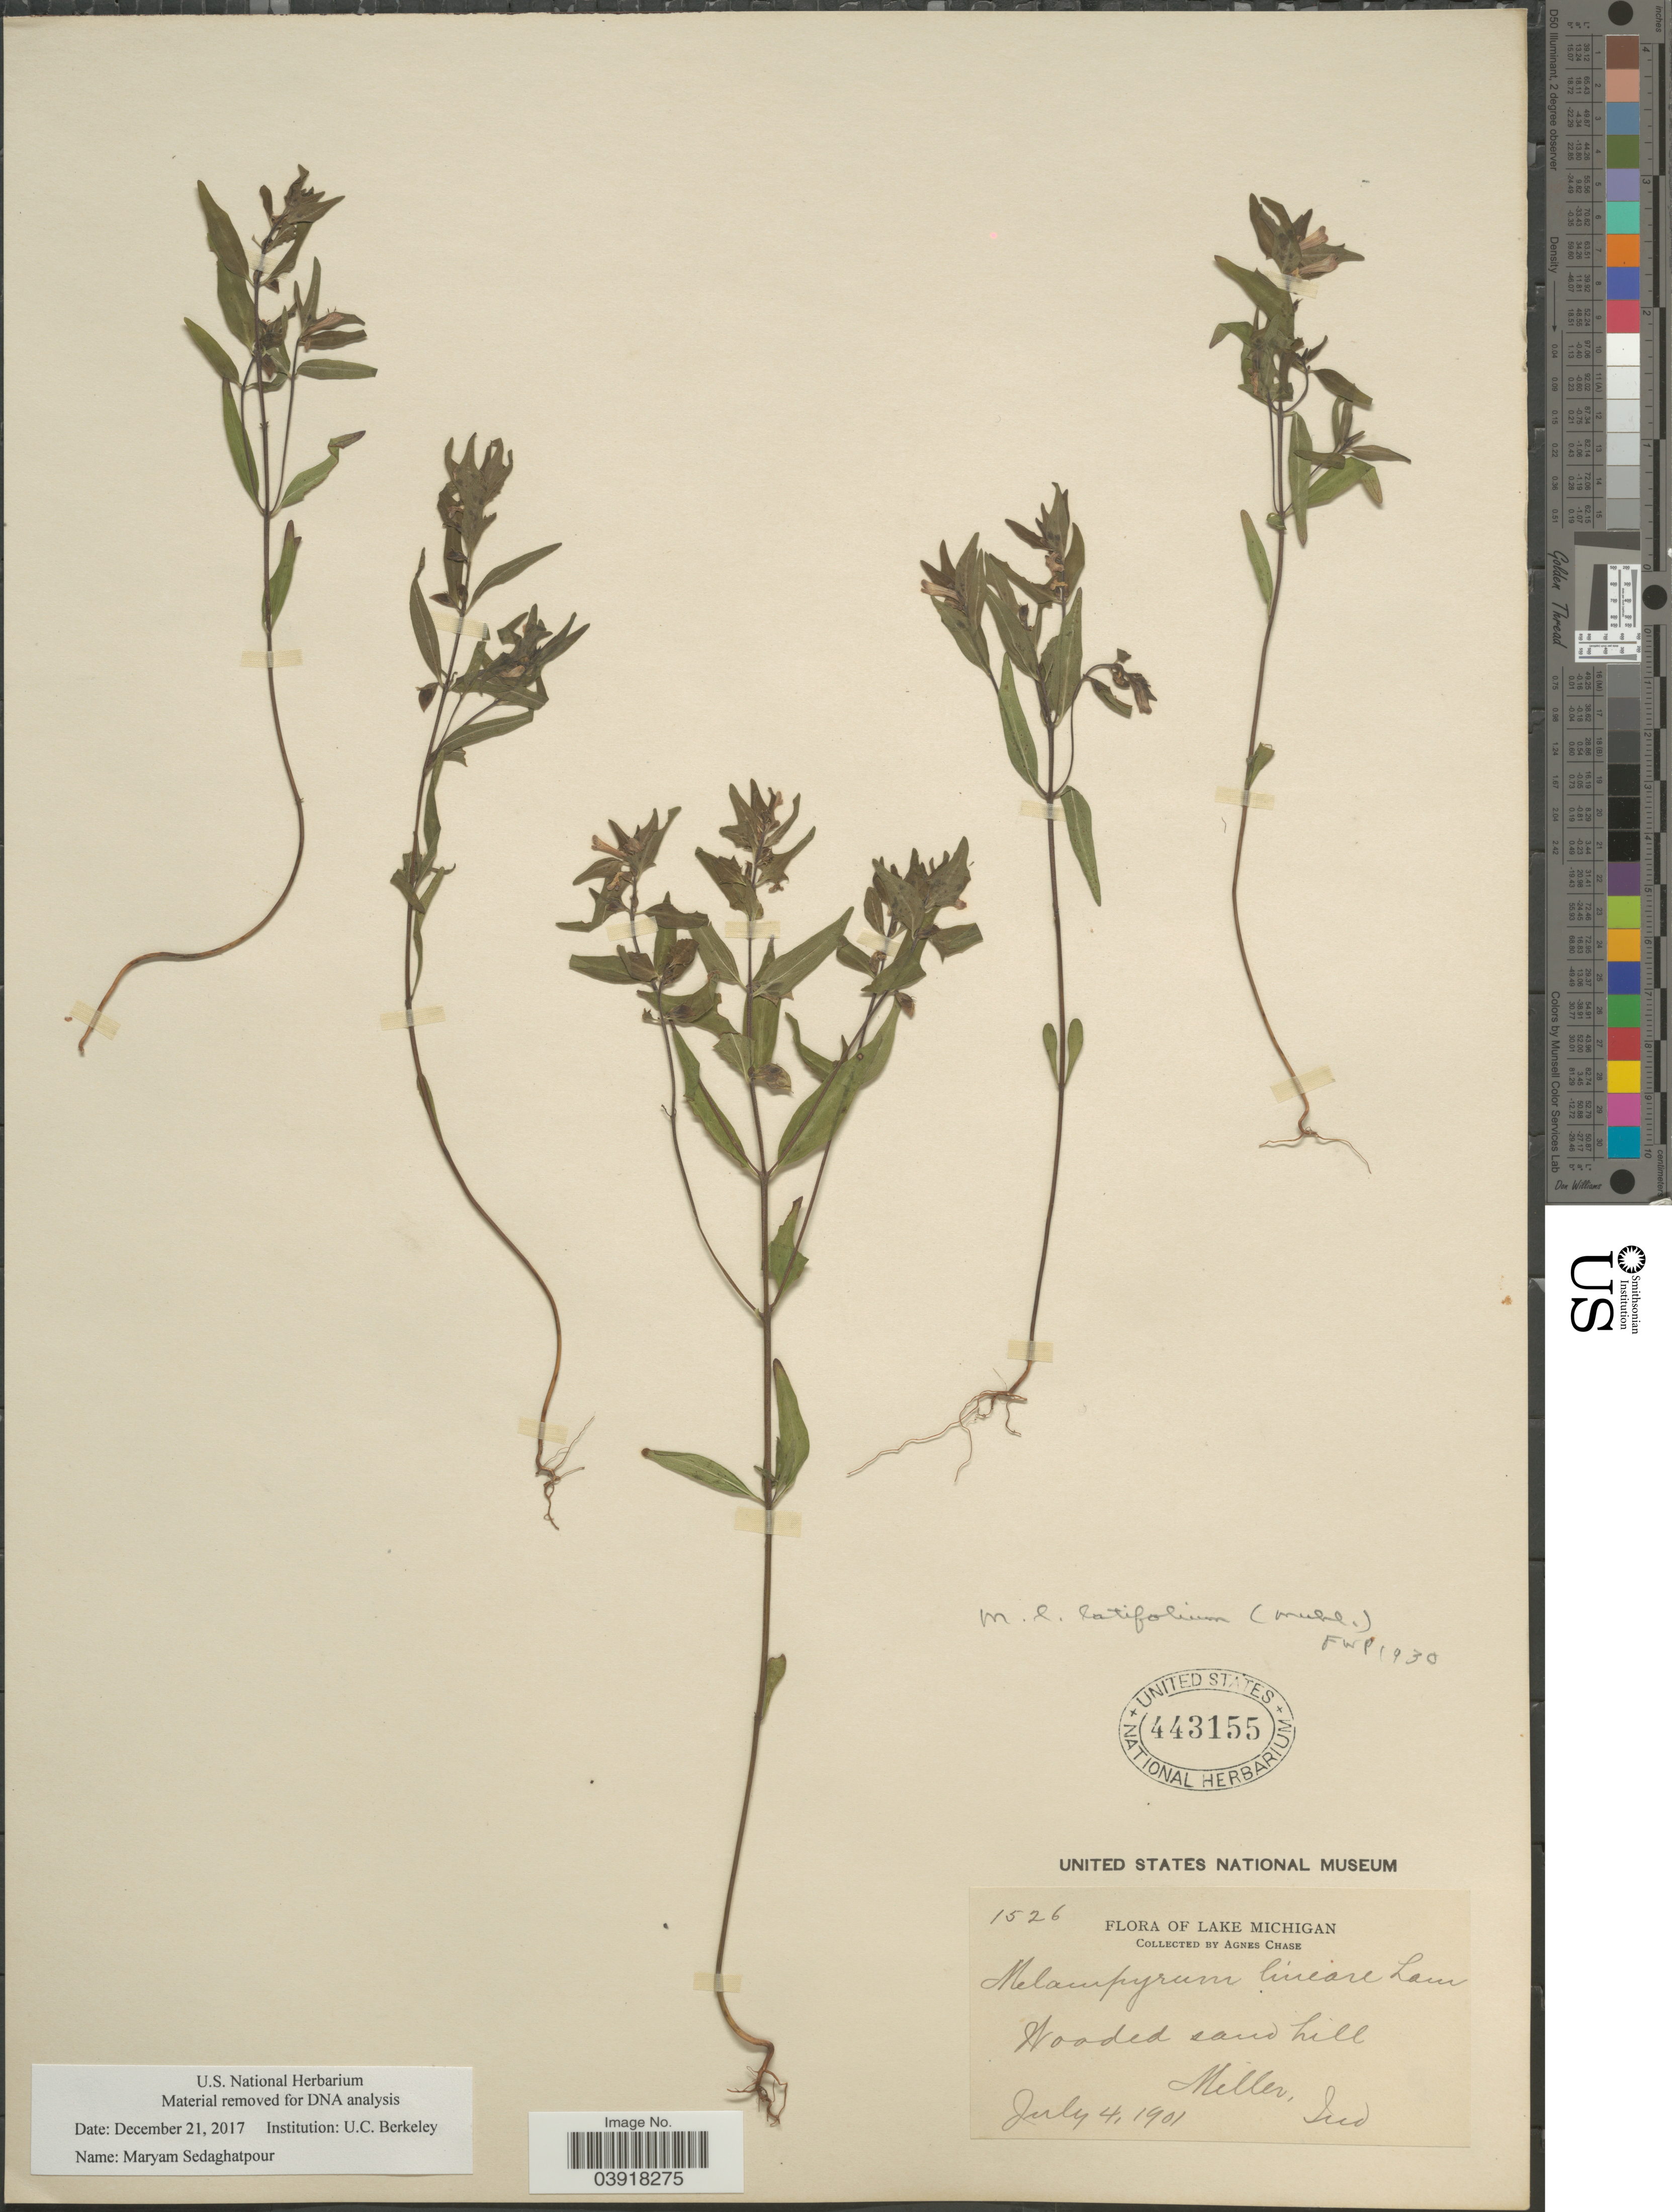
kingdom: Plantae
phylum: Tracheophyta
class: Magnoliopsida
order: Lamiales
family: Orobanchaceae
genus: Melampyrum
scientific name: Melampyrum lineare var. latifolium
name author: (Muhl.) P. Beauv.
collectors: A. Chase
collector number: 1526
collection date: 1901-07-04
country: United States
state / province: Indiana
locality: Lake Michigan. Miller.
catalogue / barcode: US 443155